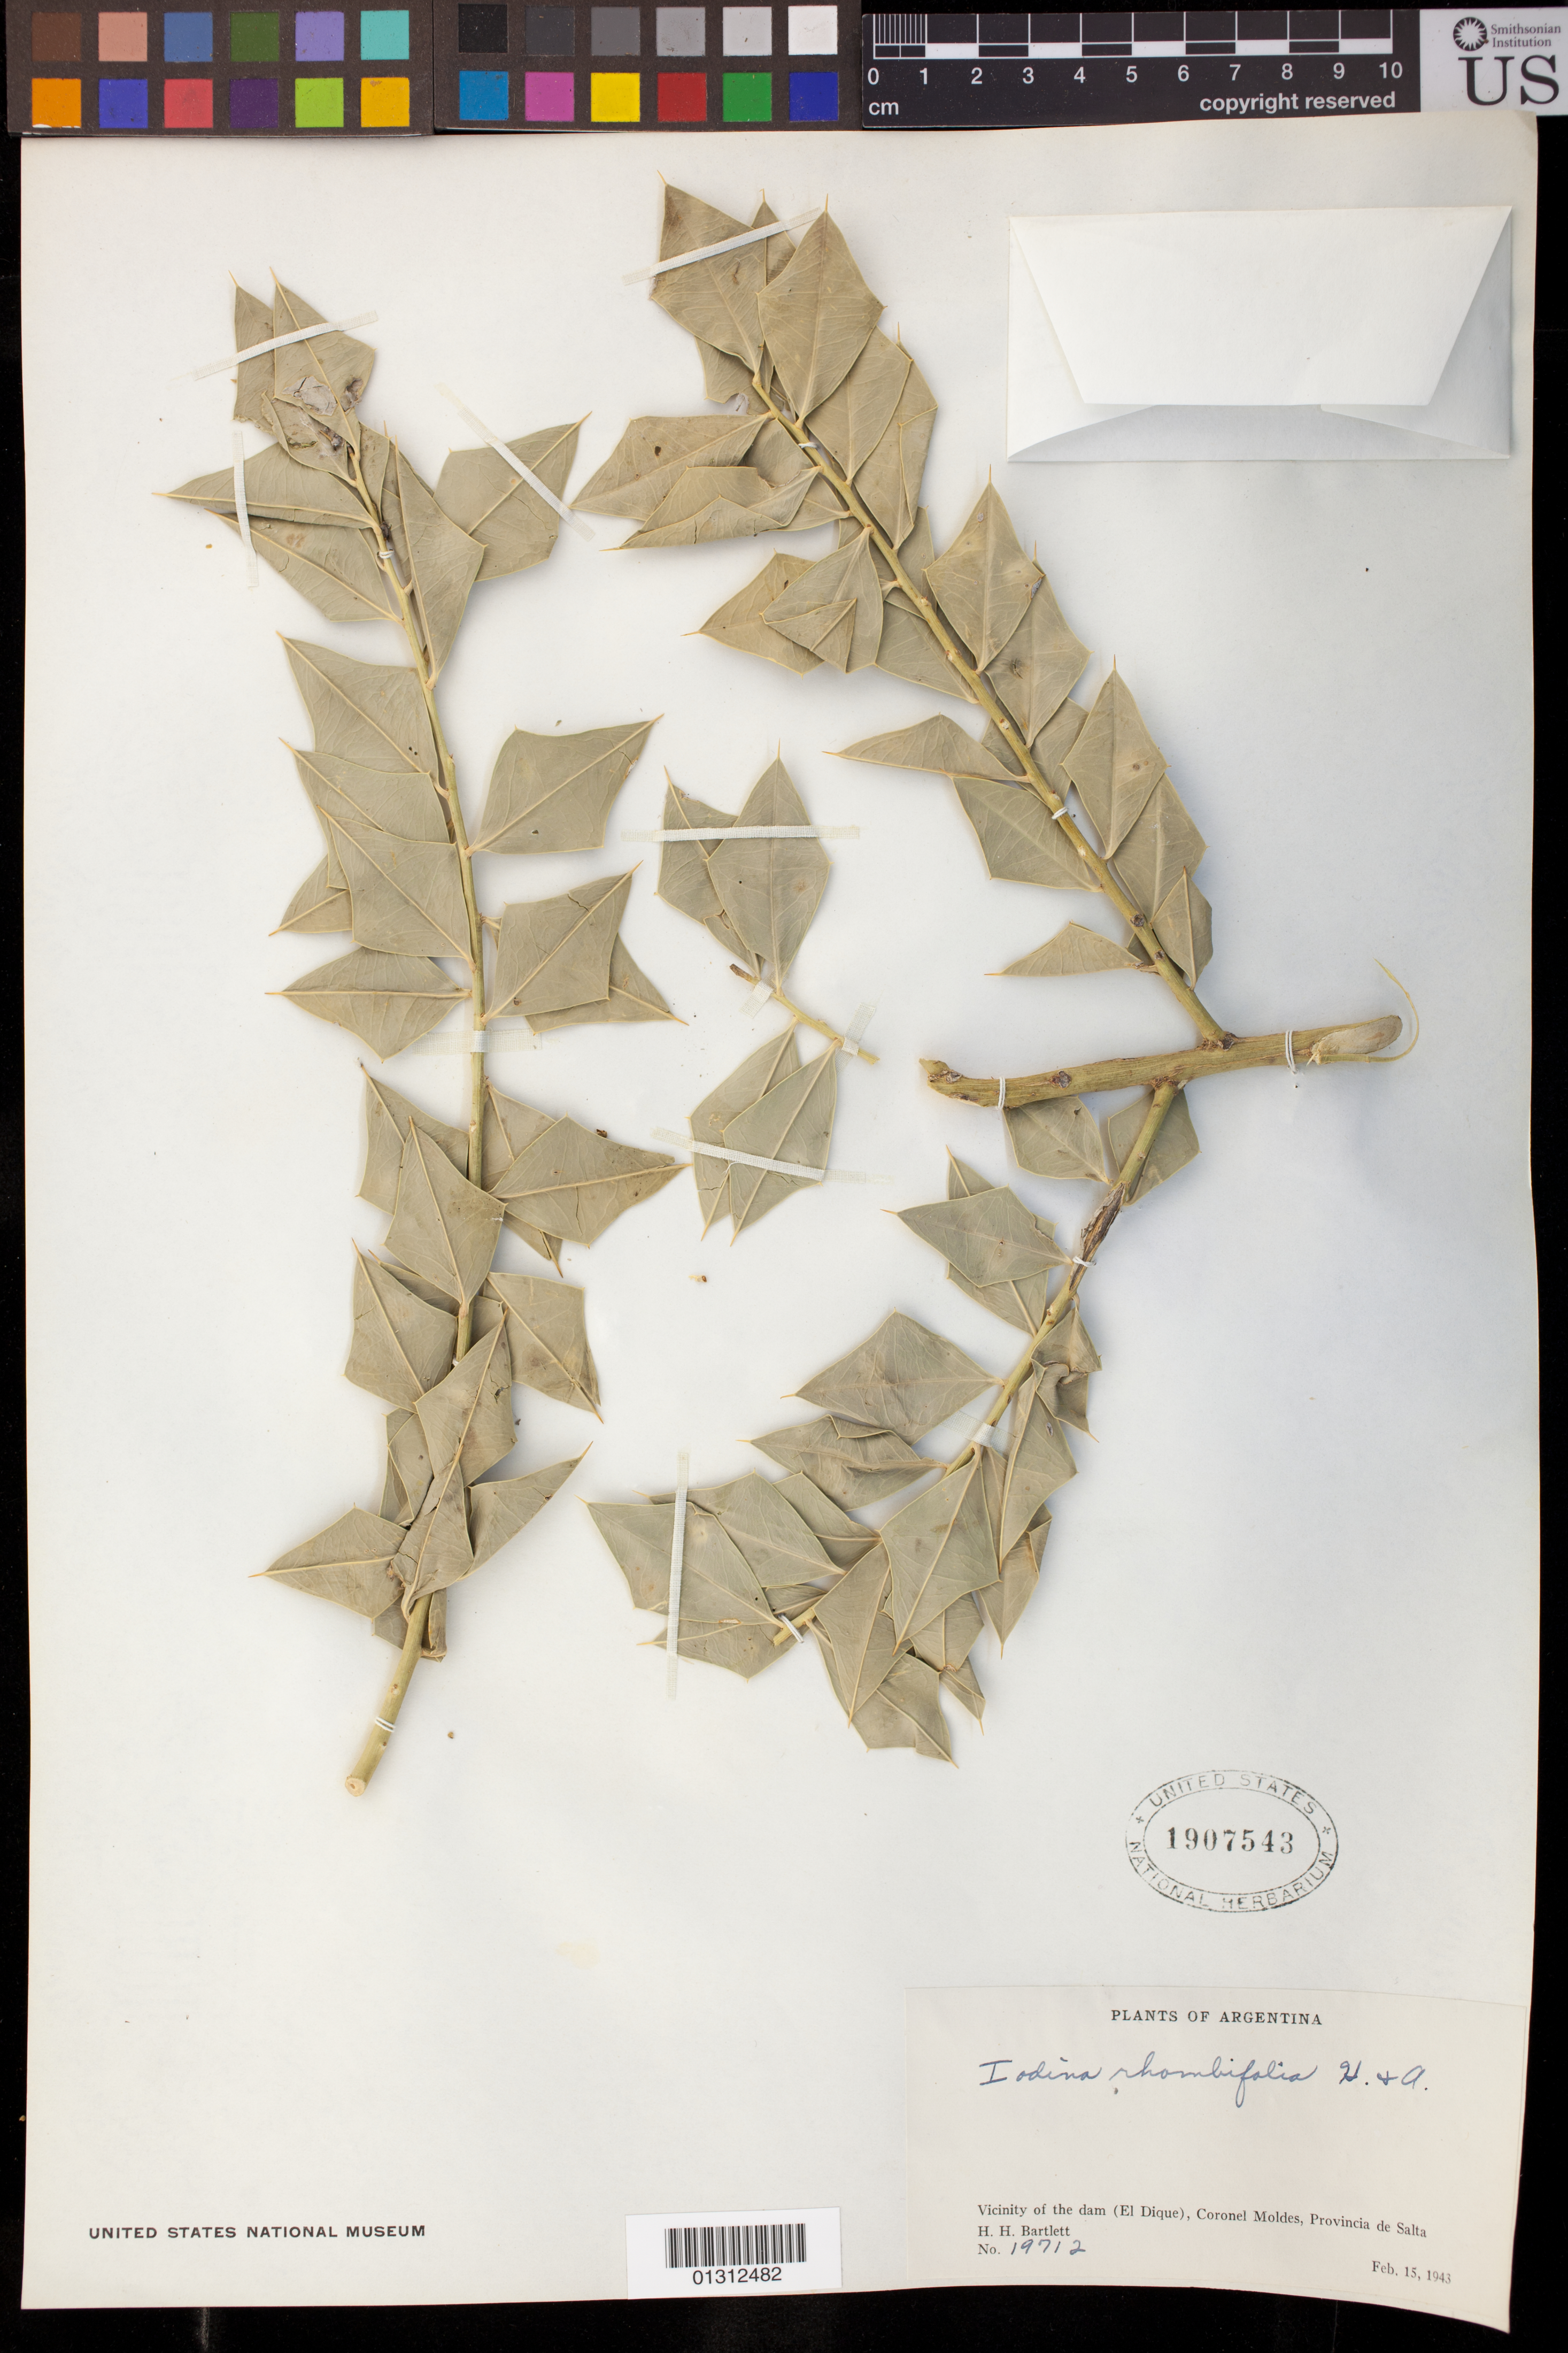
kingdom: Plantae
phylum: Tracheophyta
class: Magnoliopsida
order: Santalales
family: Cervantesiaceae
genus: Jodina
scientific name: Jodina rhombifolia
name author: (Hook. & Arn.) Reissek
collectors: H. H. Bartlett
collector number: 19712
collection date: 1943-02-15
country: Argentina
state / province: Salta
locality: Vicinity of the dam (El Dique), Coronel Moldes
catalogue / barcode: US 1907543